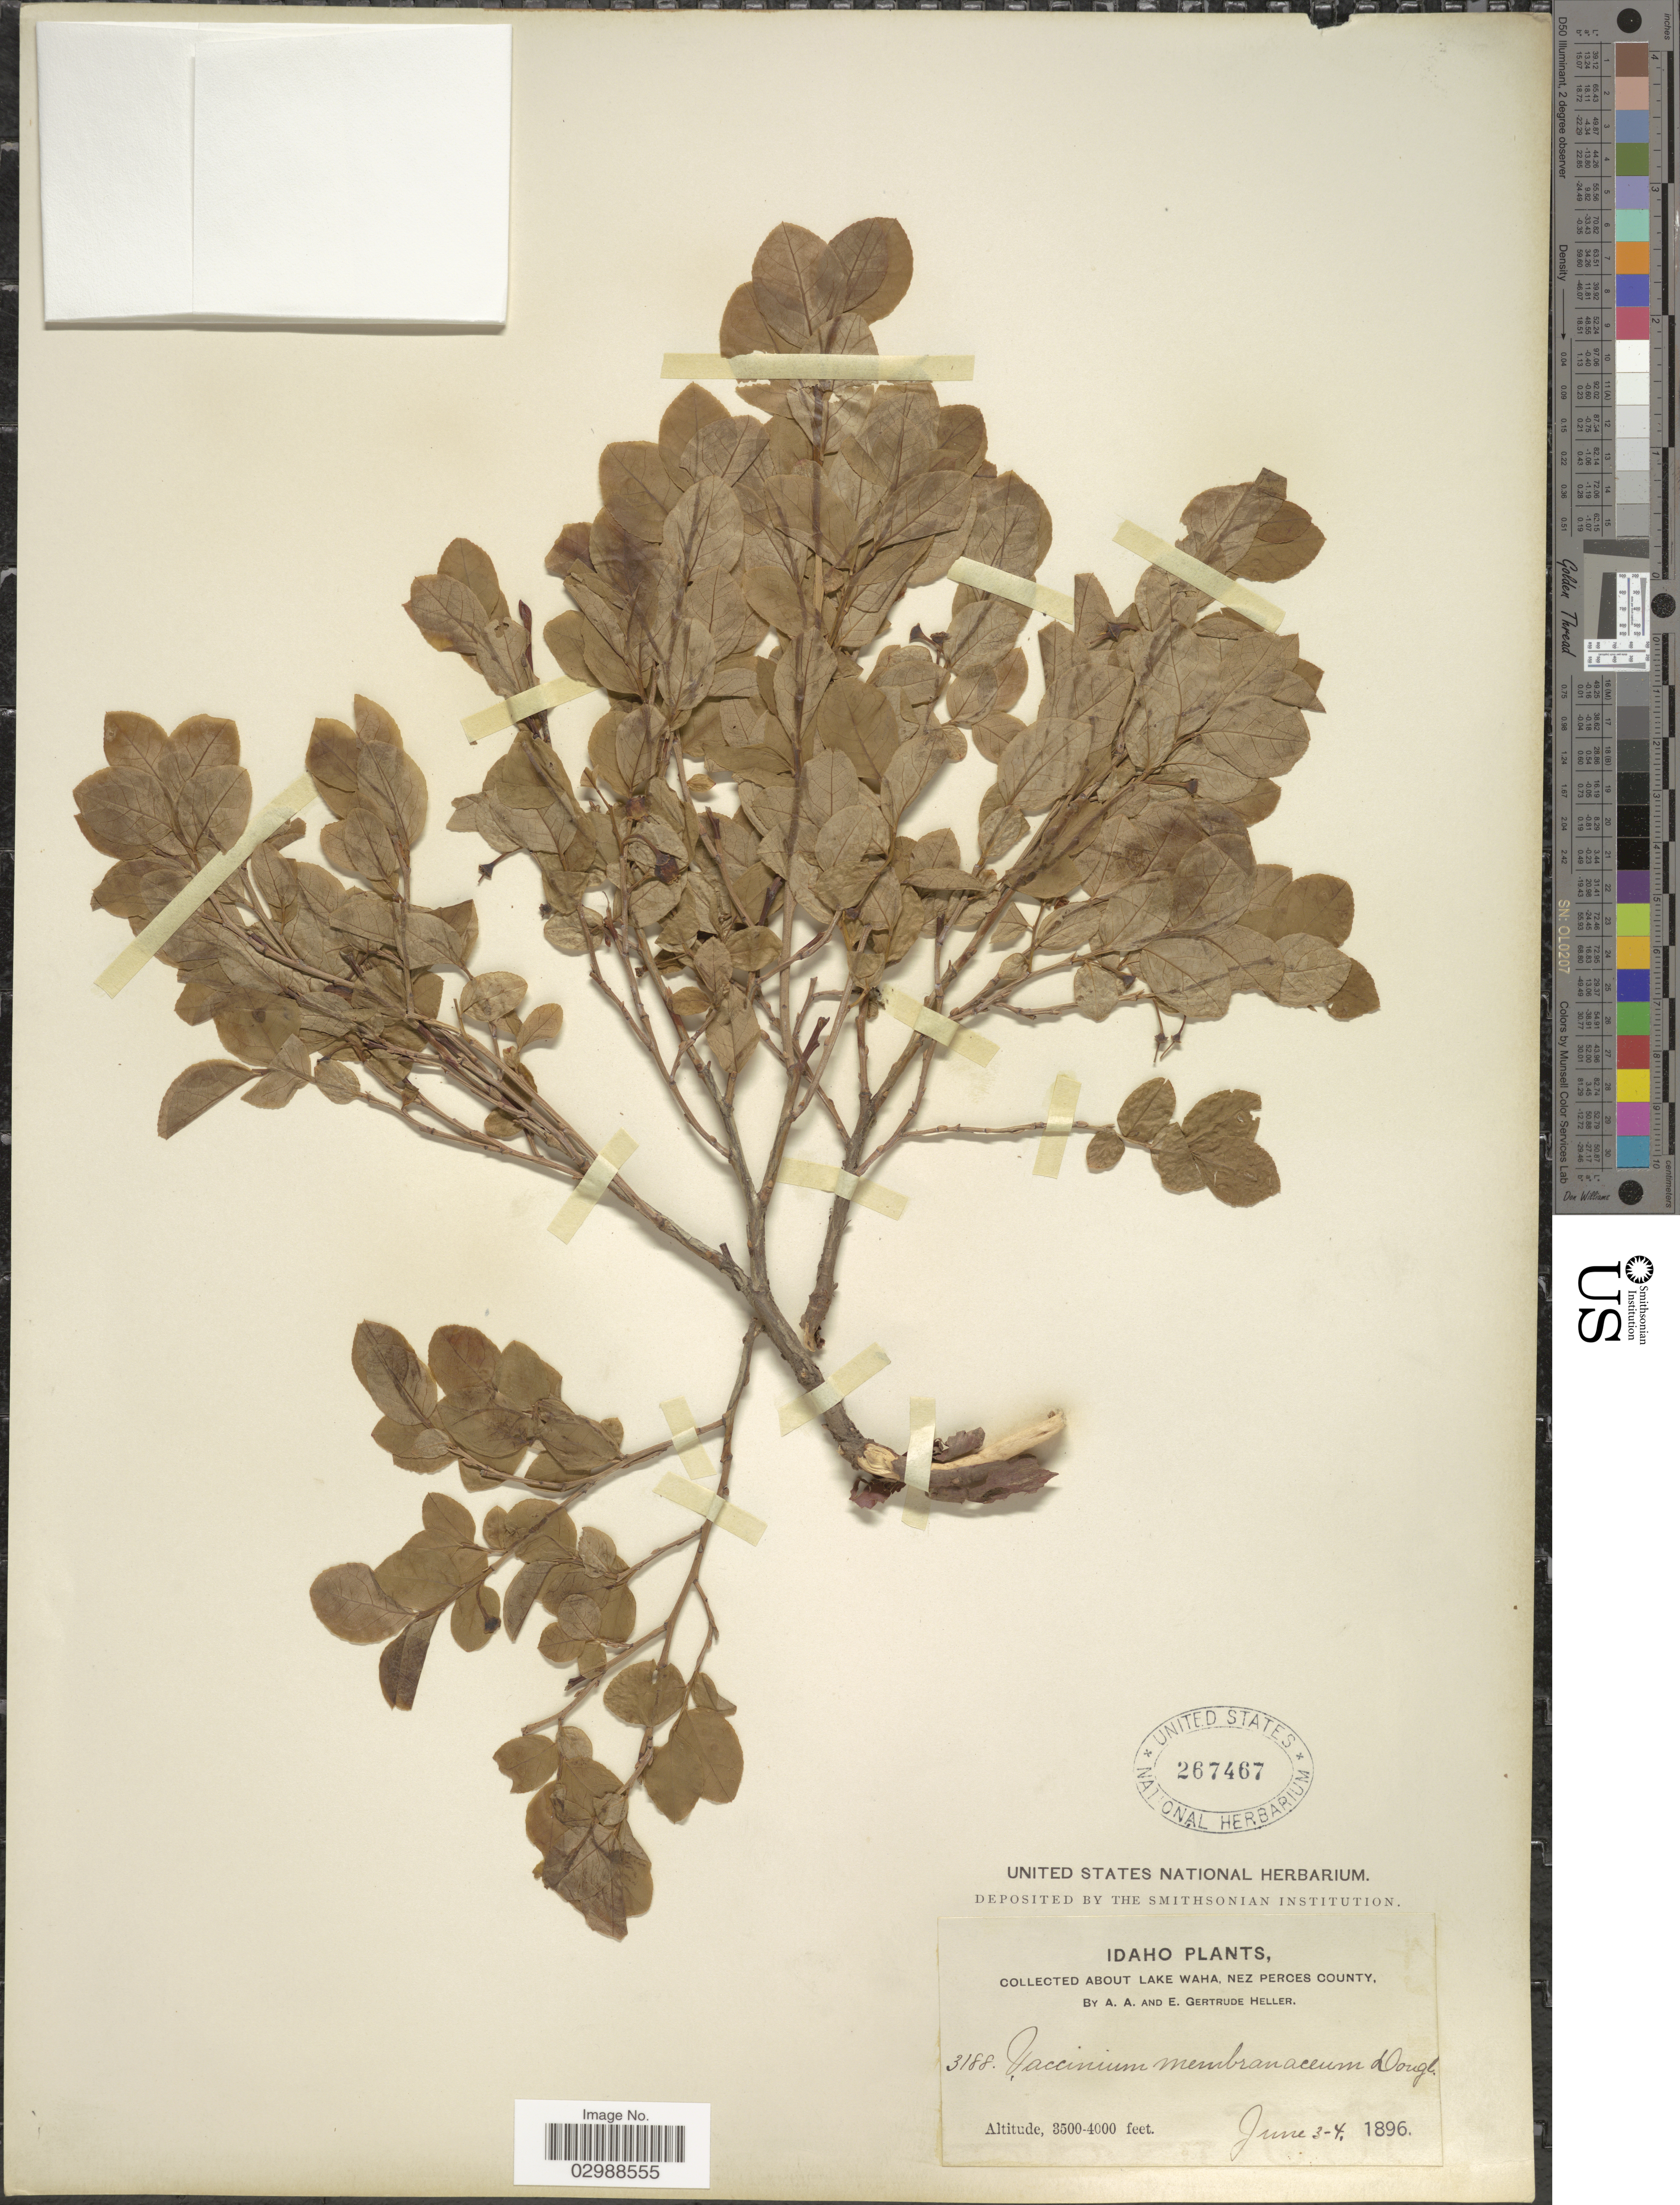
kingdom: Plantae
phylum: Tracheophyta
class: Magnoliopsida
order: Ericales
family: Ericaceae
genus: Vaccinium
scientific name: Vaccinium membranaceum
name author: Douglas ex Torr.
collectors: A. A. Heller & E. Gertrude Heller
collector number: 3188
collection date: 1896-06-03/1896-06-04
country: United States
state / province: Idaho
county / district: Nez Perce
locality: About Lake Waha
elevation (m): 1067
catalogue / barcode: US 267467